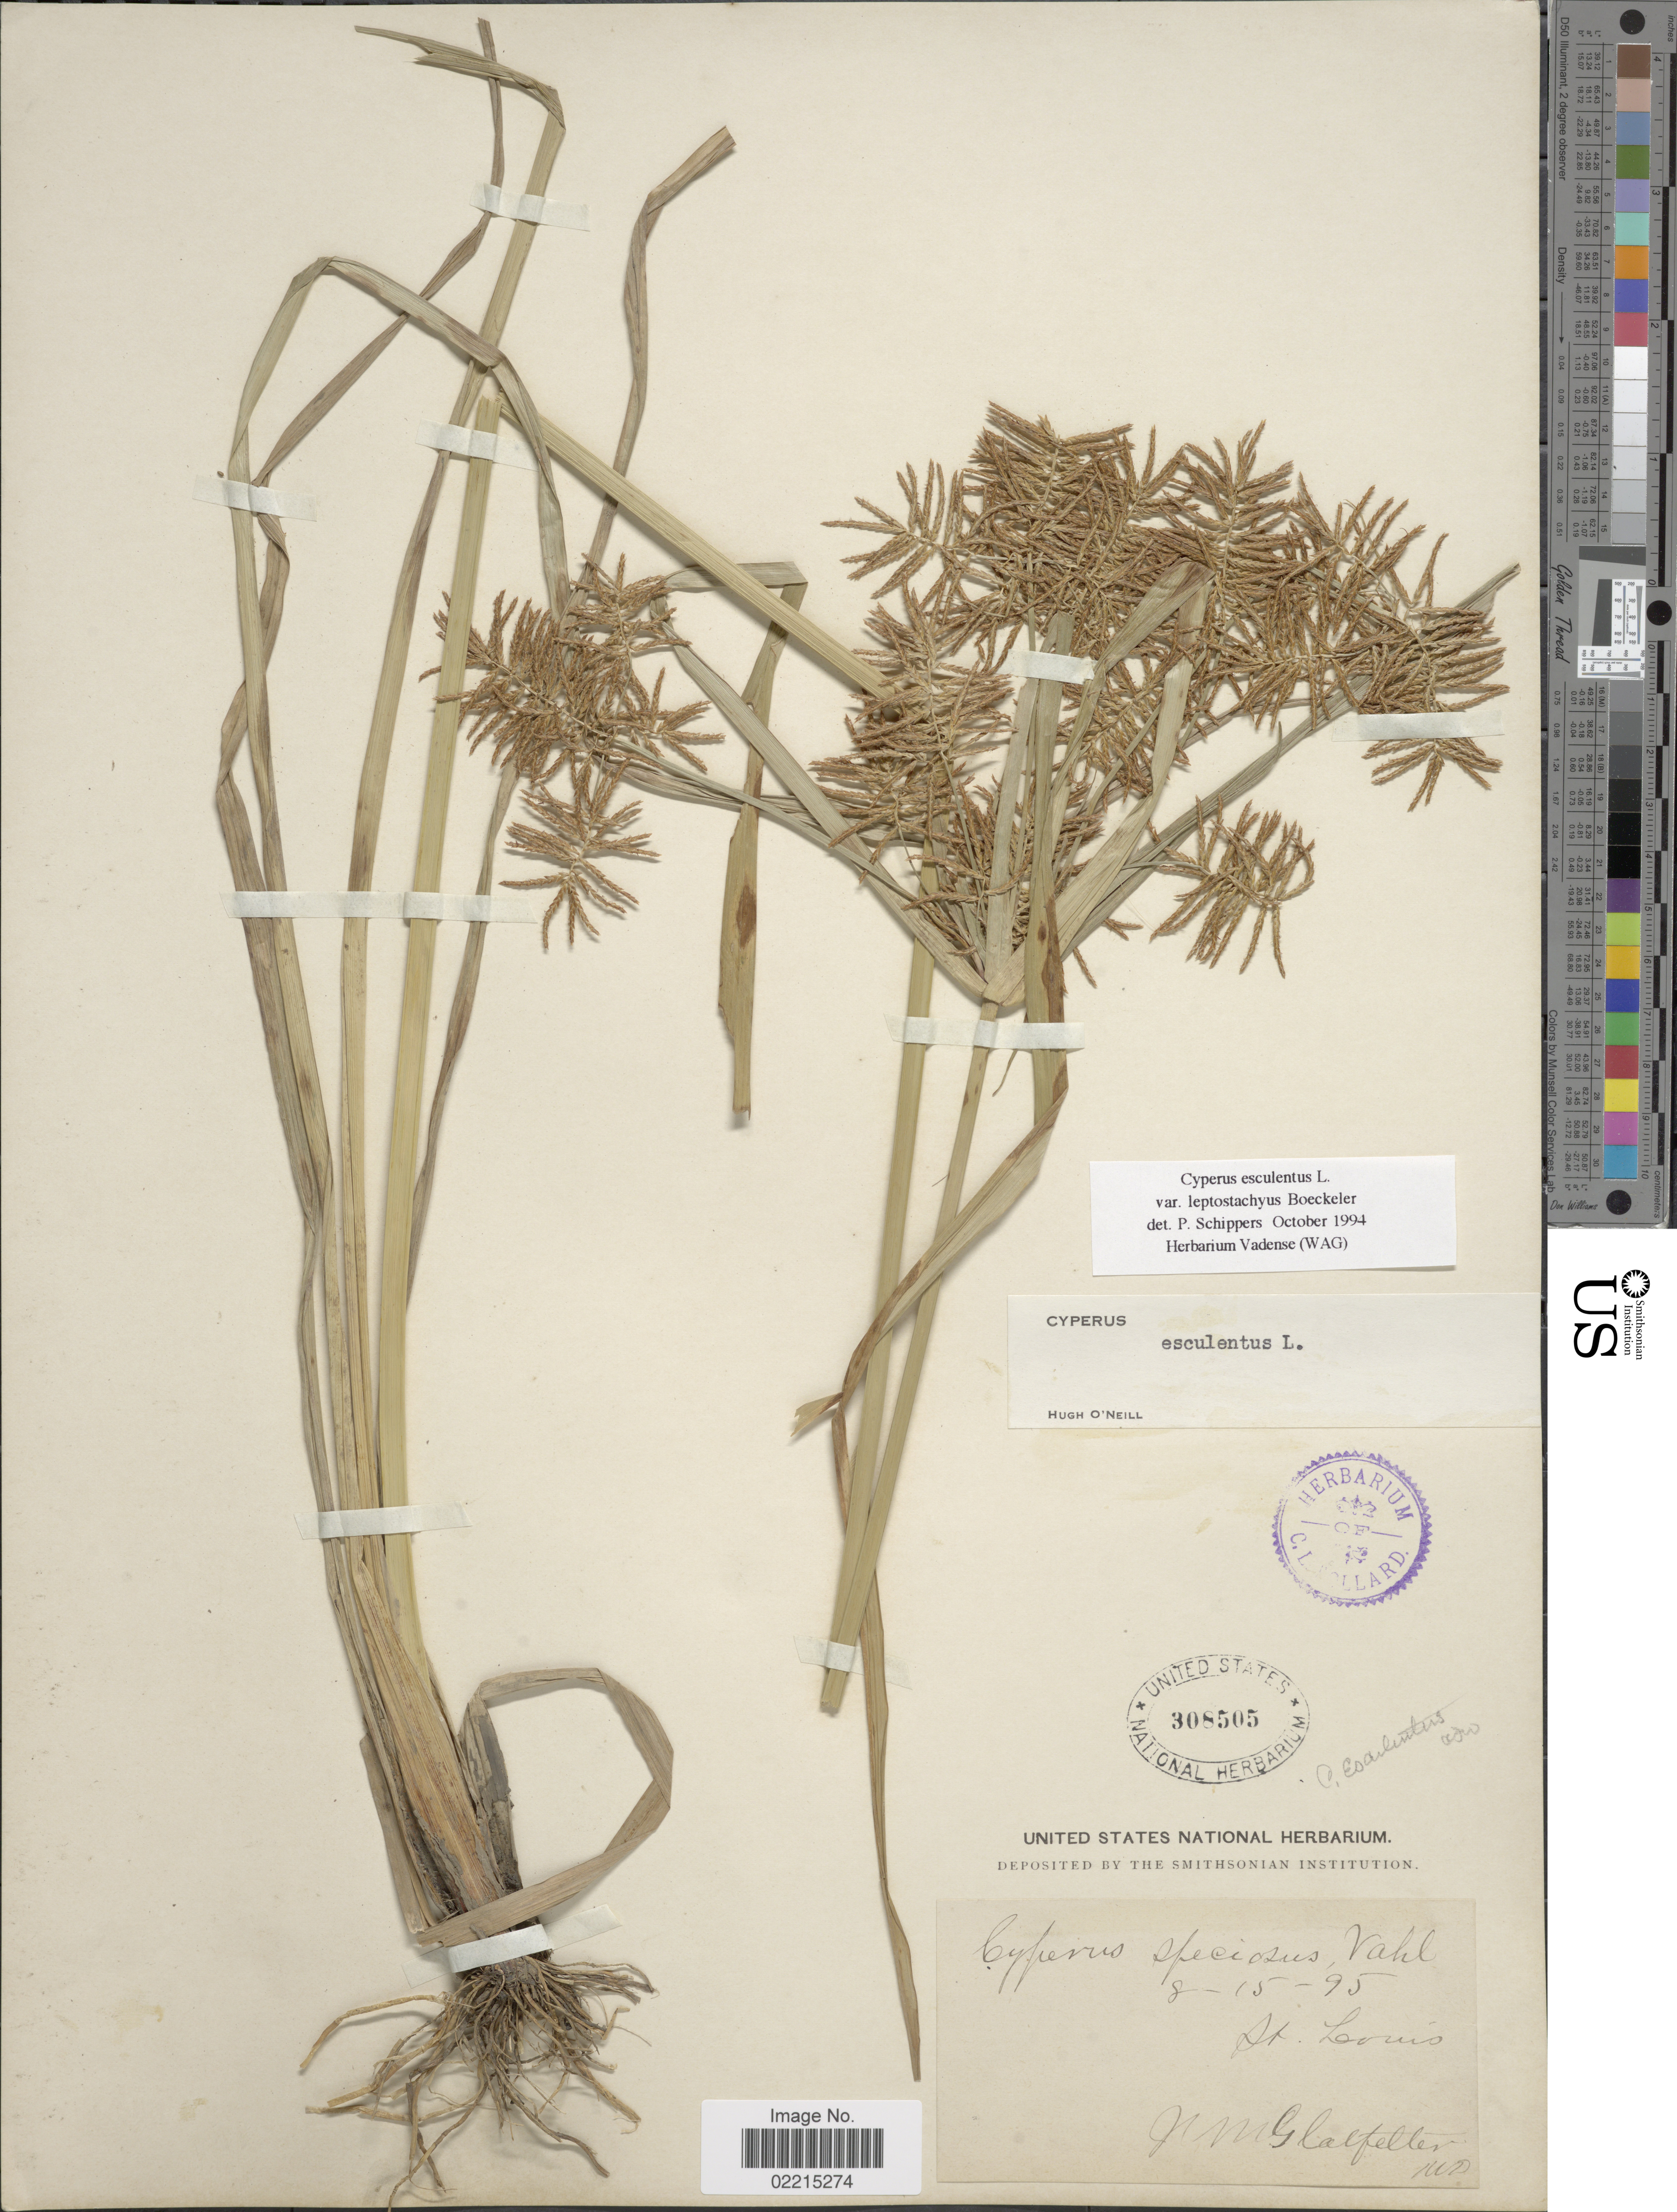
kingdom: Plantae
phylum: Tracheophyta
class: Liliopsida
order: Poales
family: Cyperaceae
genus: Cyperus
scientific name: Cyperus esculentus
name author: L.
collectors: N. M. Glatfelter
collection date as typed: Transcribed d/m/y: 15/8/95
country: United States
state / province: Missouri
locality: St. Louis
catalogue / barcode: US 308505